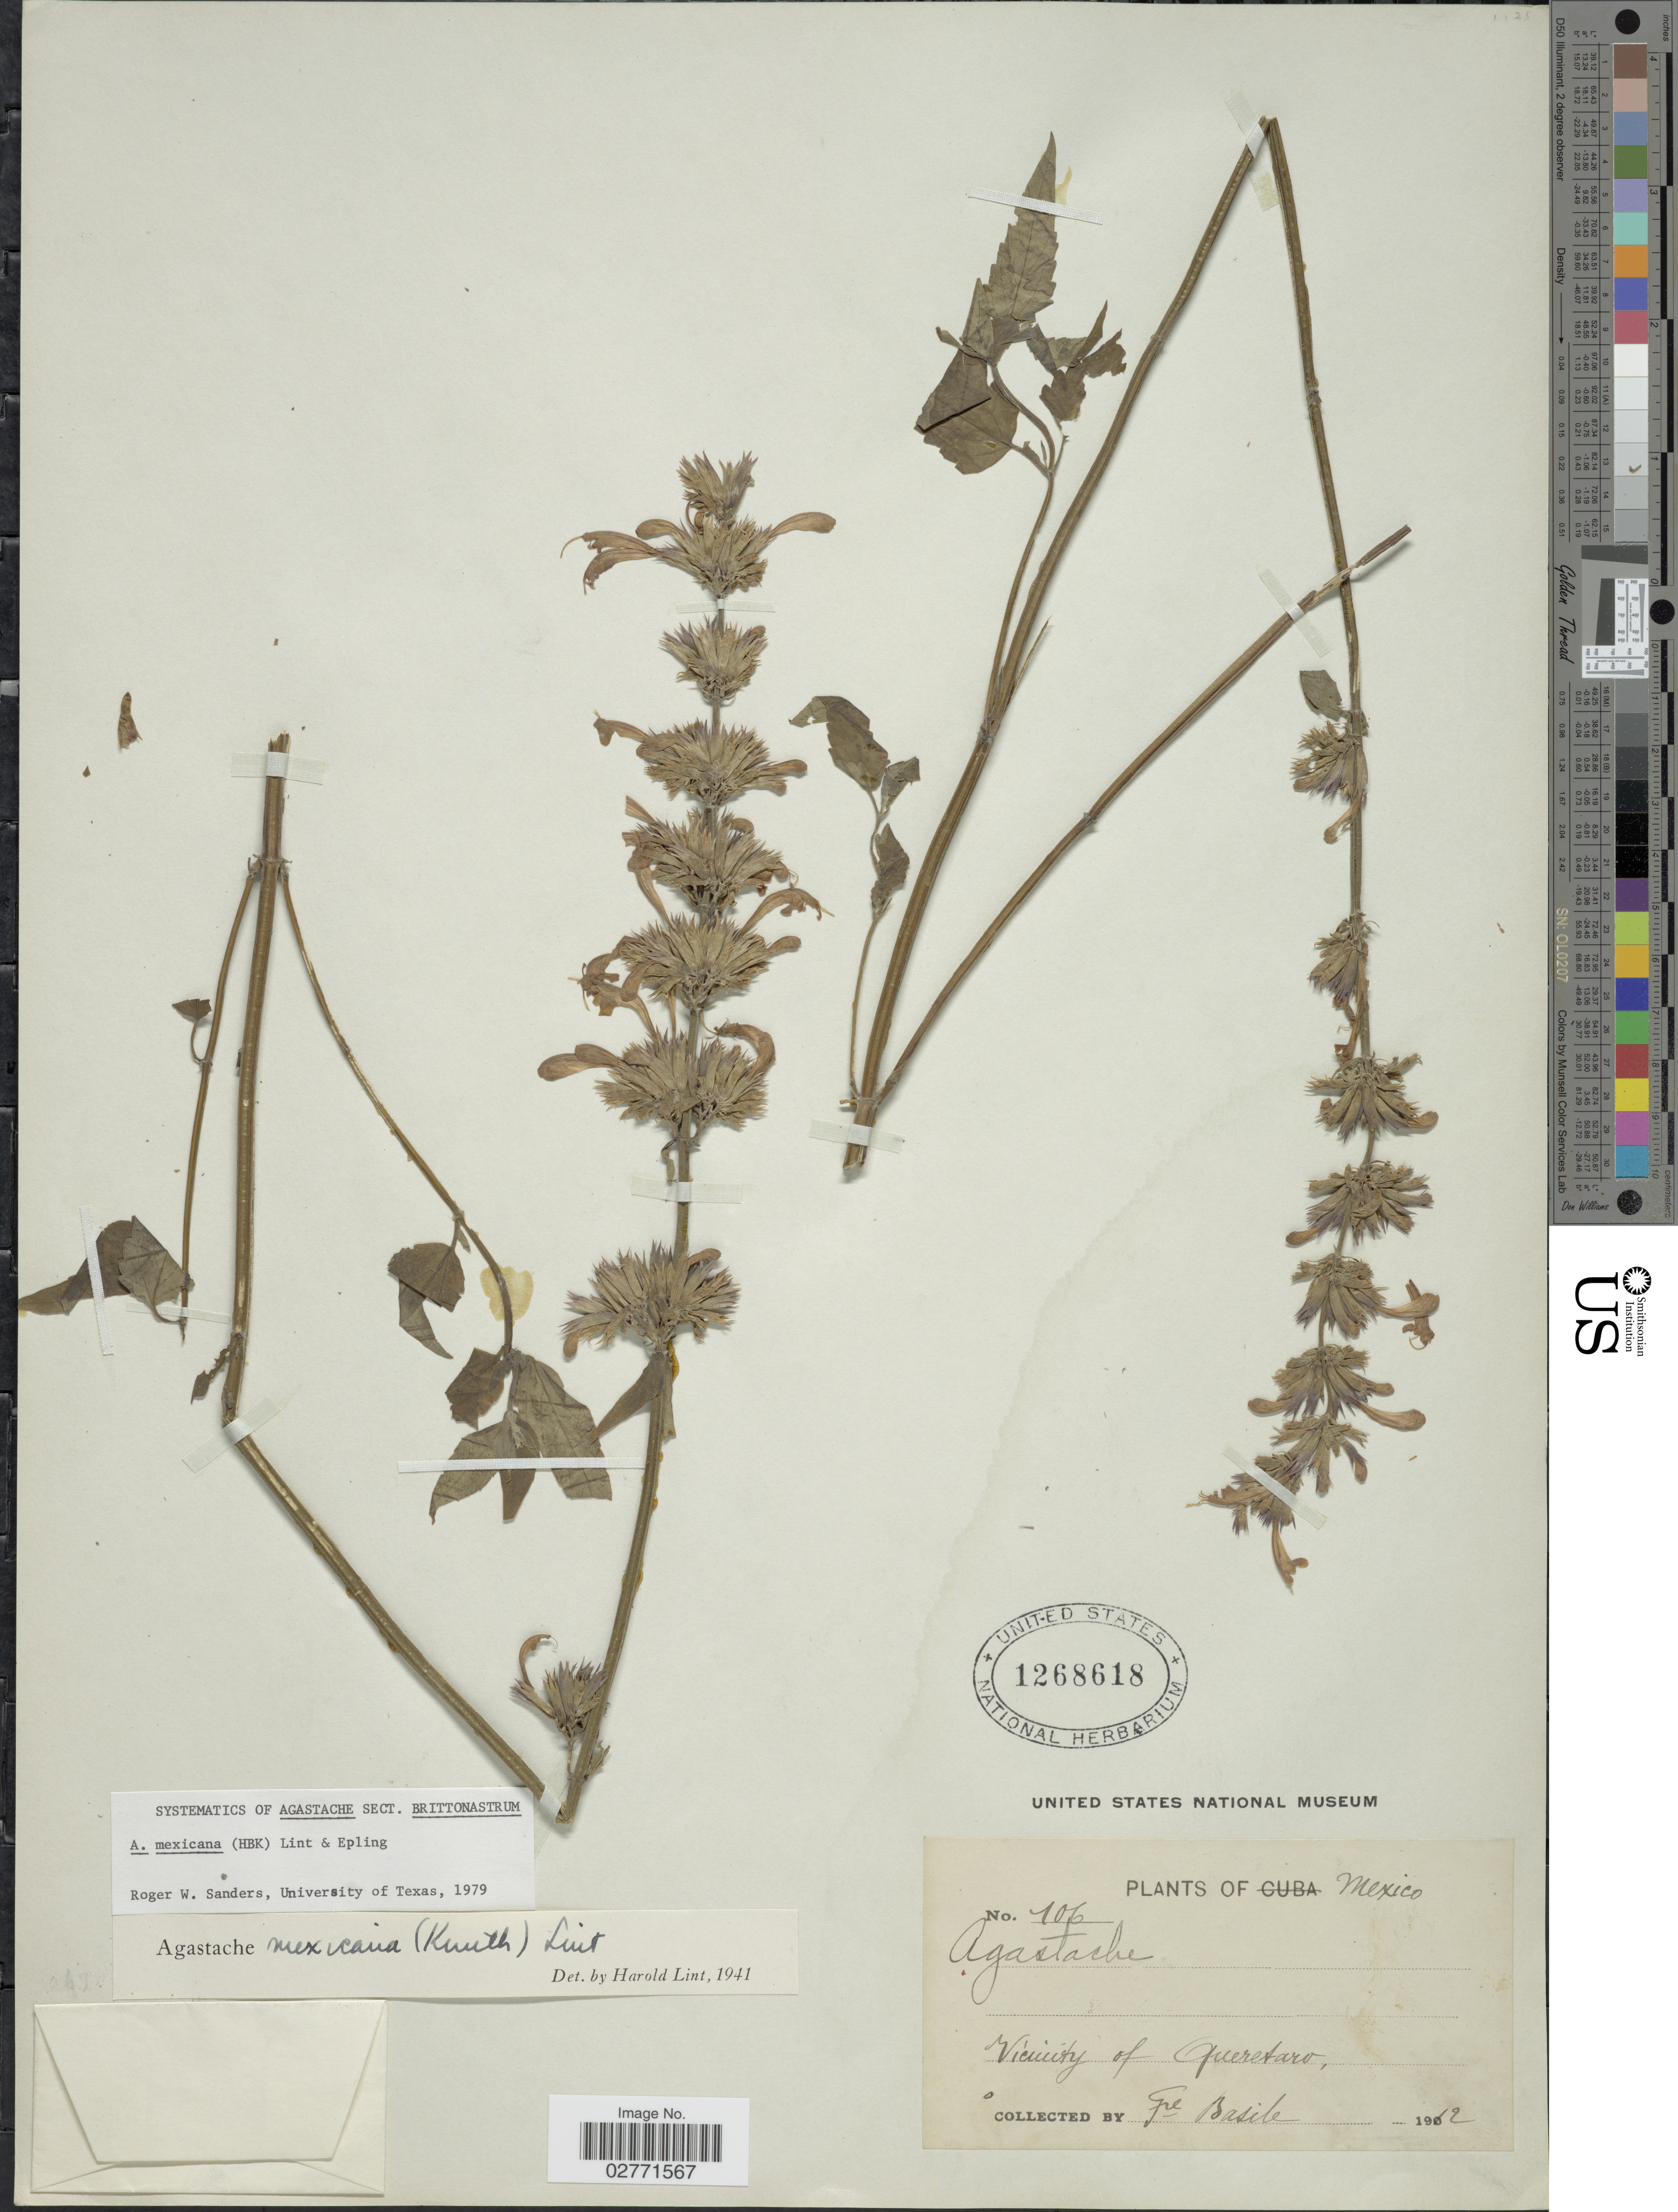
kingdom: Plantae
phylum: Tracheophyta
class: Magnoliopsida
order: Lamiales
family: Lamiaceae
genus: Agastache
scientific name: Agastache mexicana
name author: (Kunth) Lint & Epling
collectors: Bro. Basile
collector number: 106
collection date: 1912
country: Mexico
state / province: Querétaro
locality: Vicinity of Queretaro.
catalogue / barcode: US 1268618